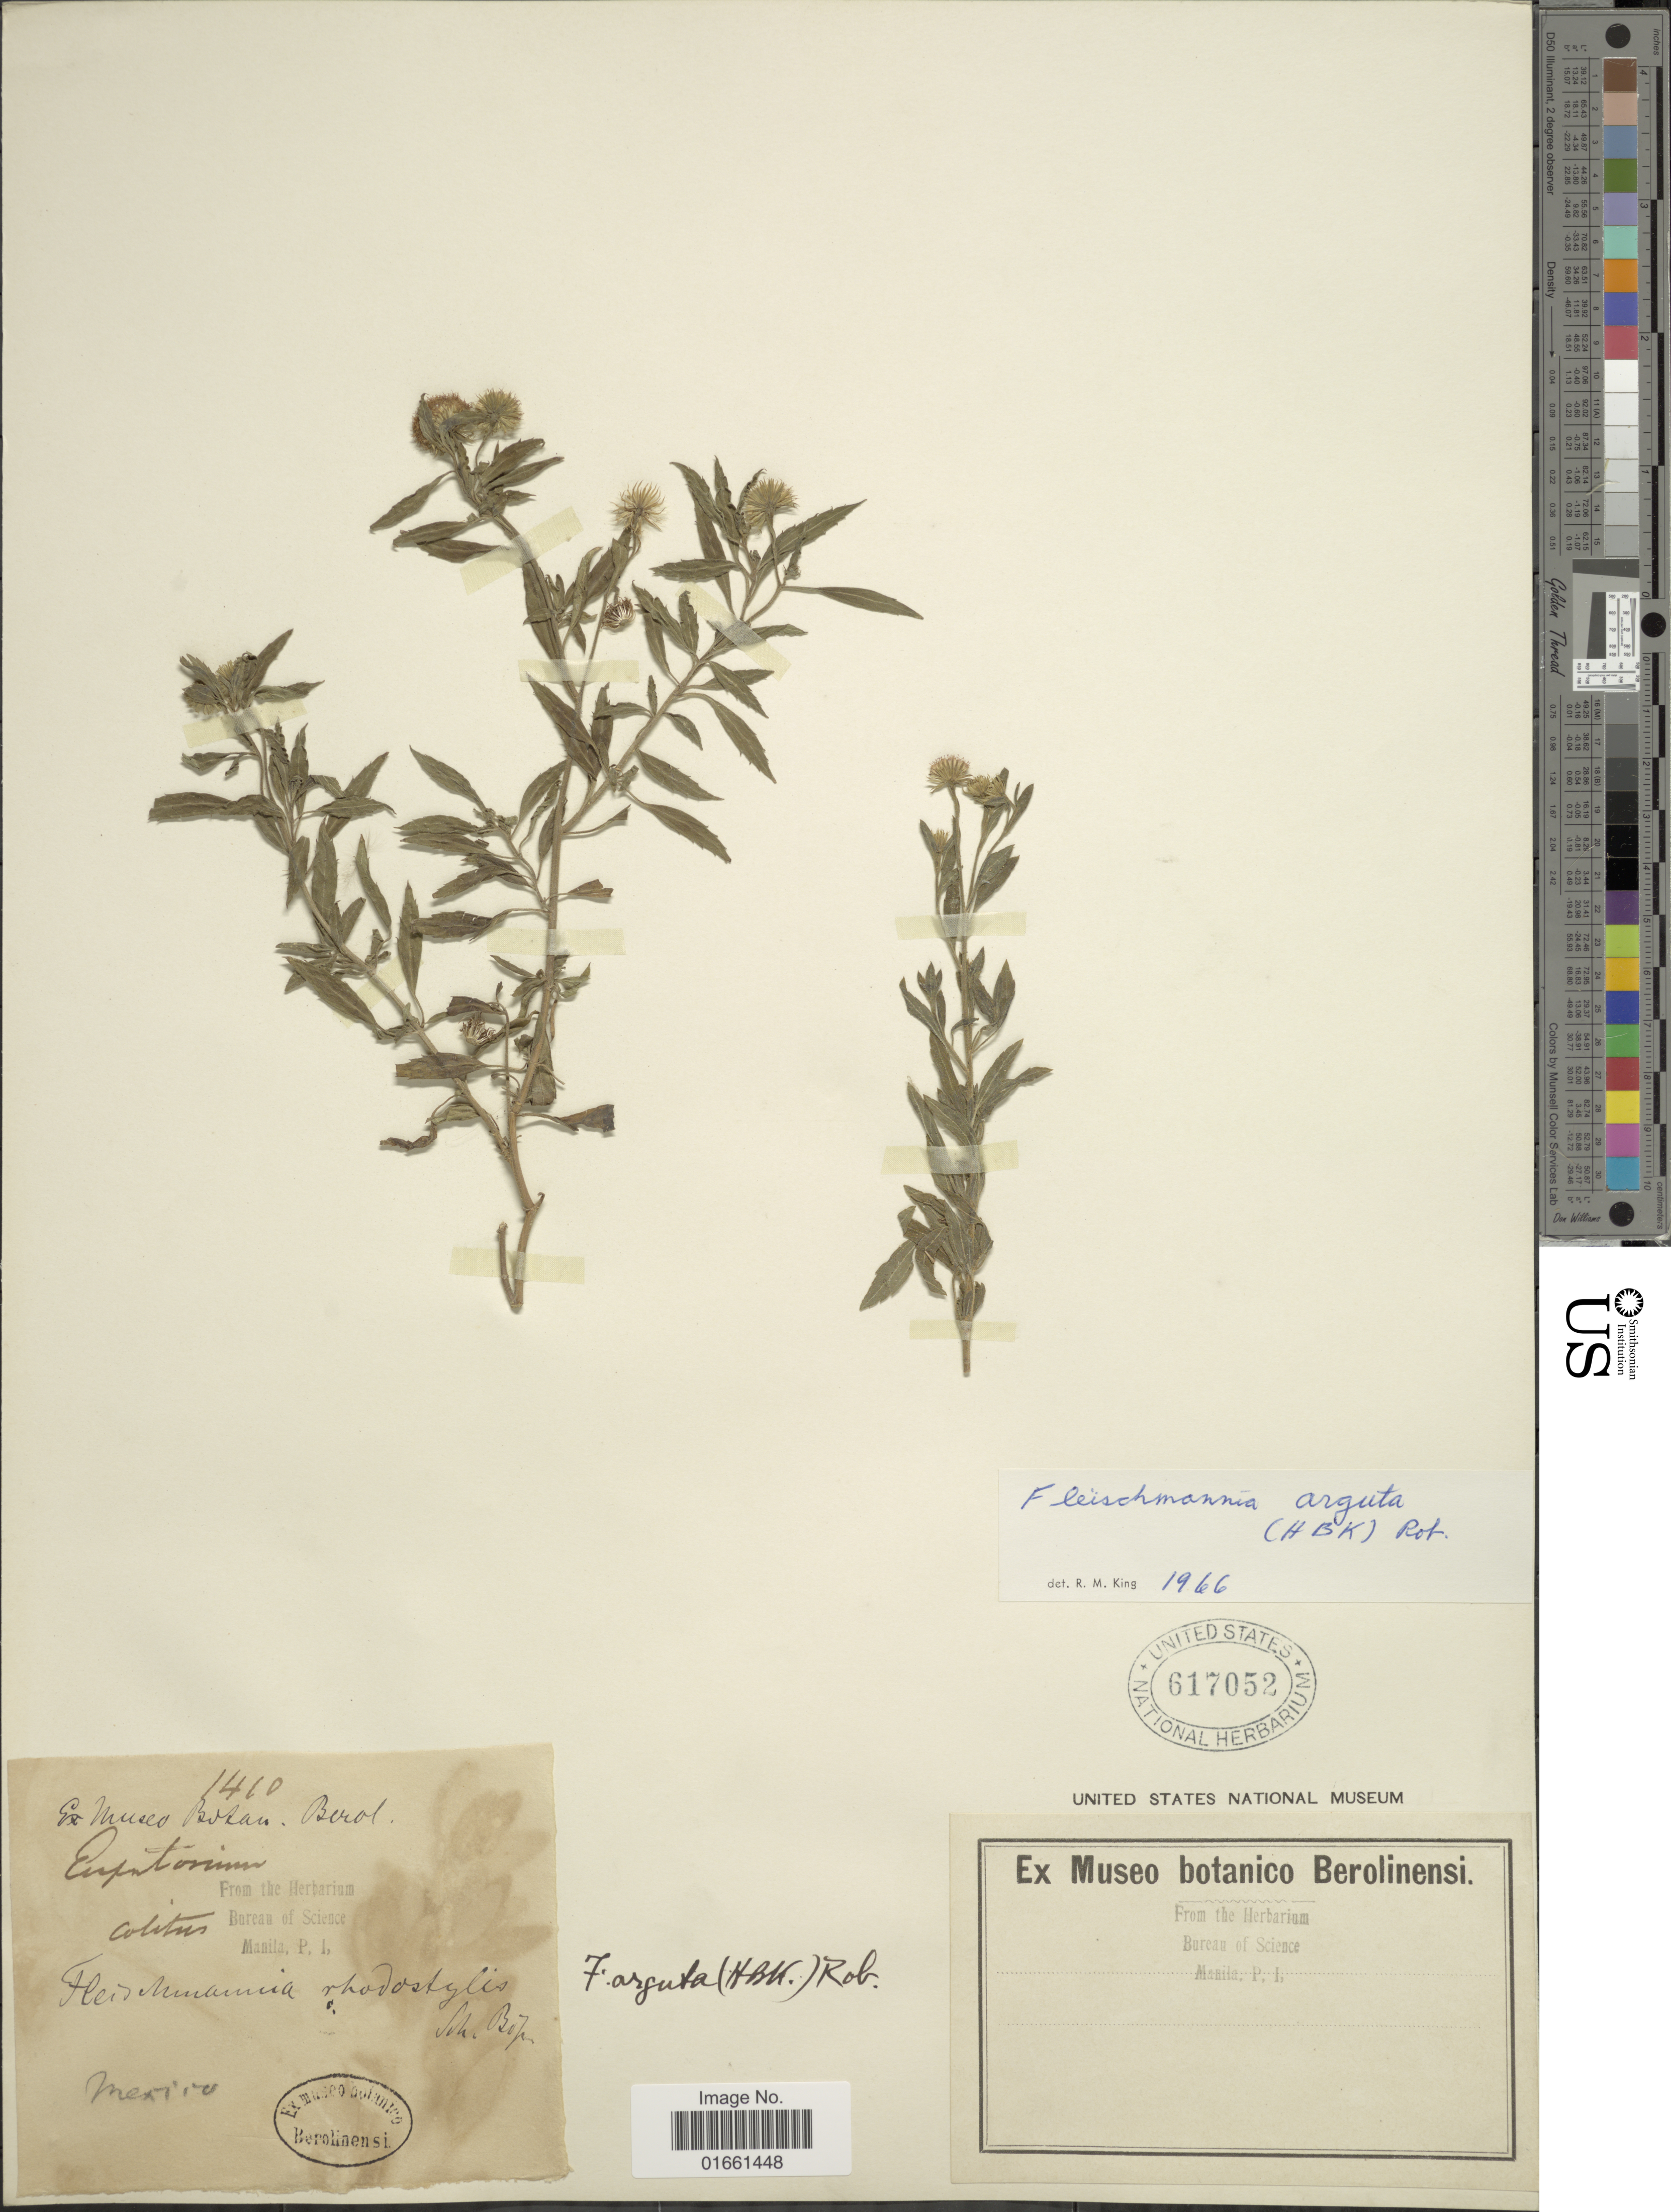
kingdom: Plantae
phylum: Tracheophyta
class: Magnoliopsida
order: Asterales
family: Asteraceae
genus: Fleischmannia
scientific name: Fleischmannia arguta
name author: (Kunth) B.L. Rob.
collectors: ex herb. Berolinensi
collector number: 1410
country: Mexico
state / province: México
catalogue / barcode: US 617052